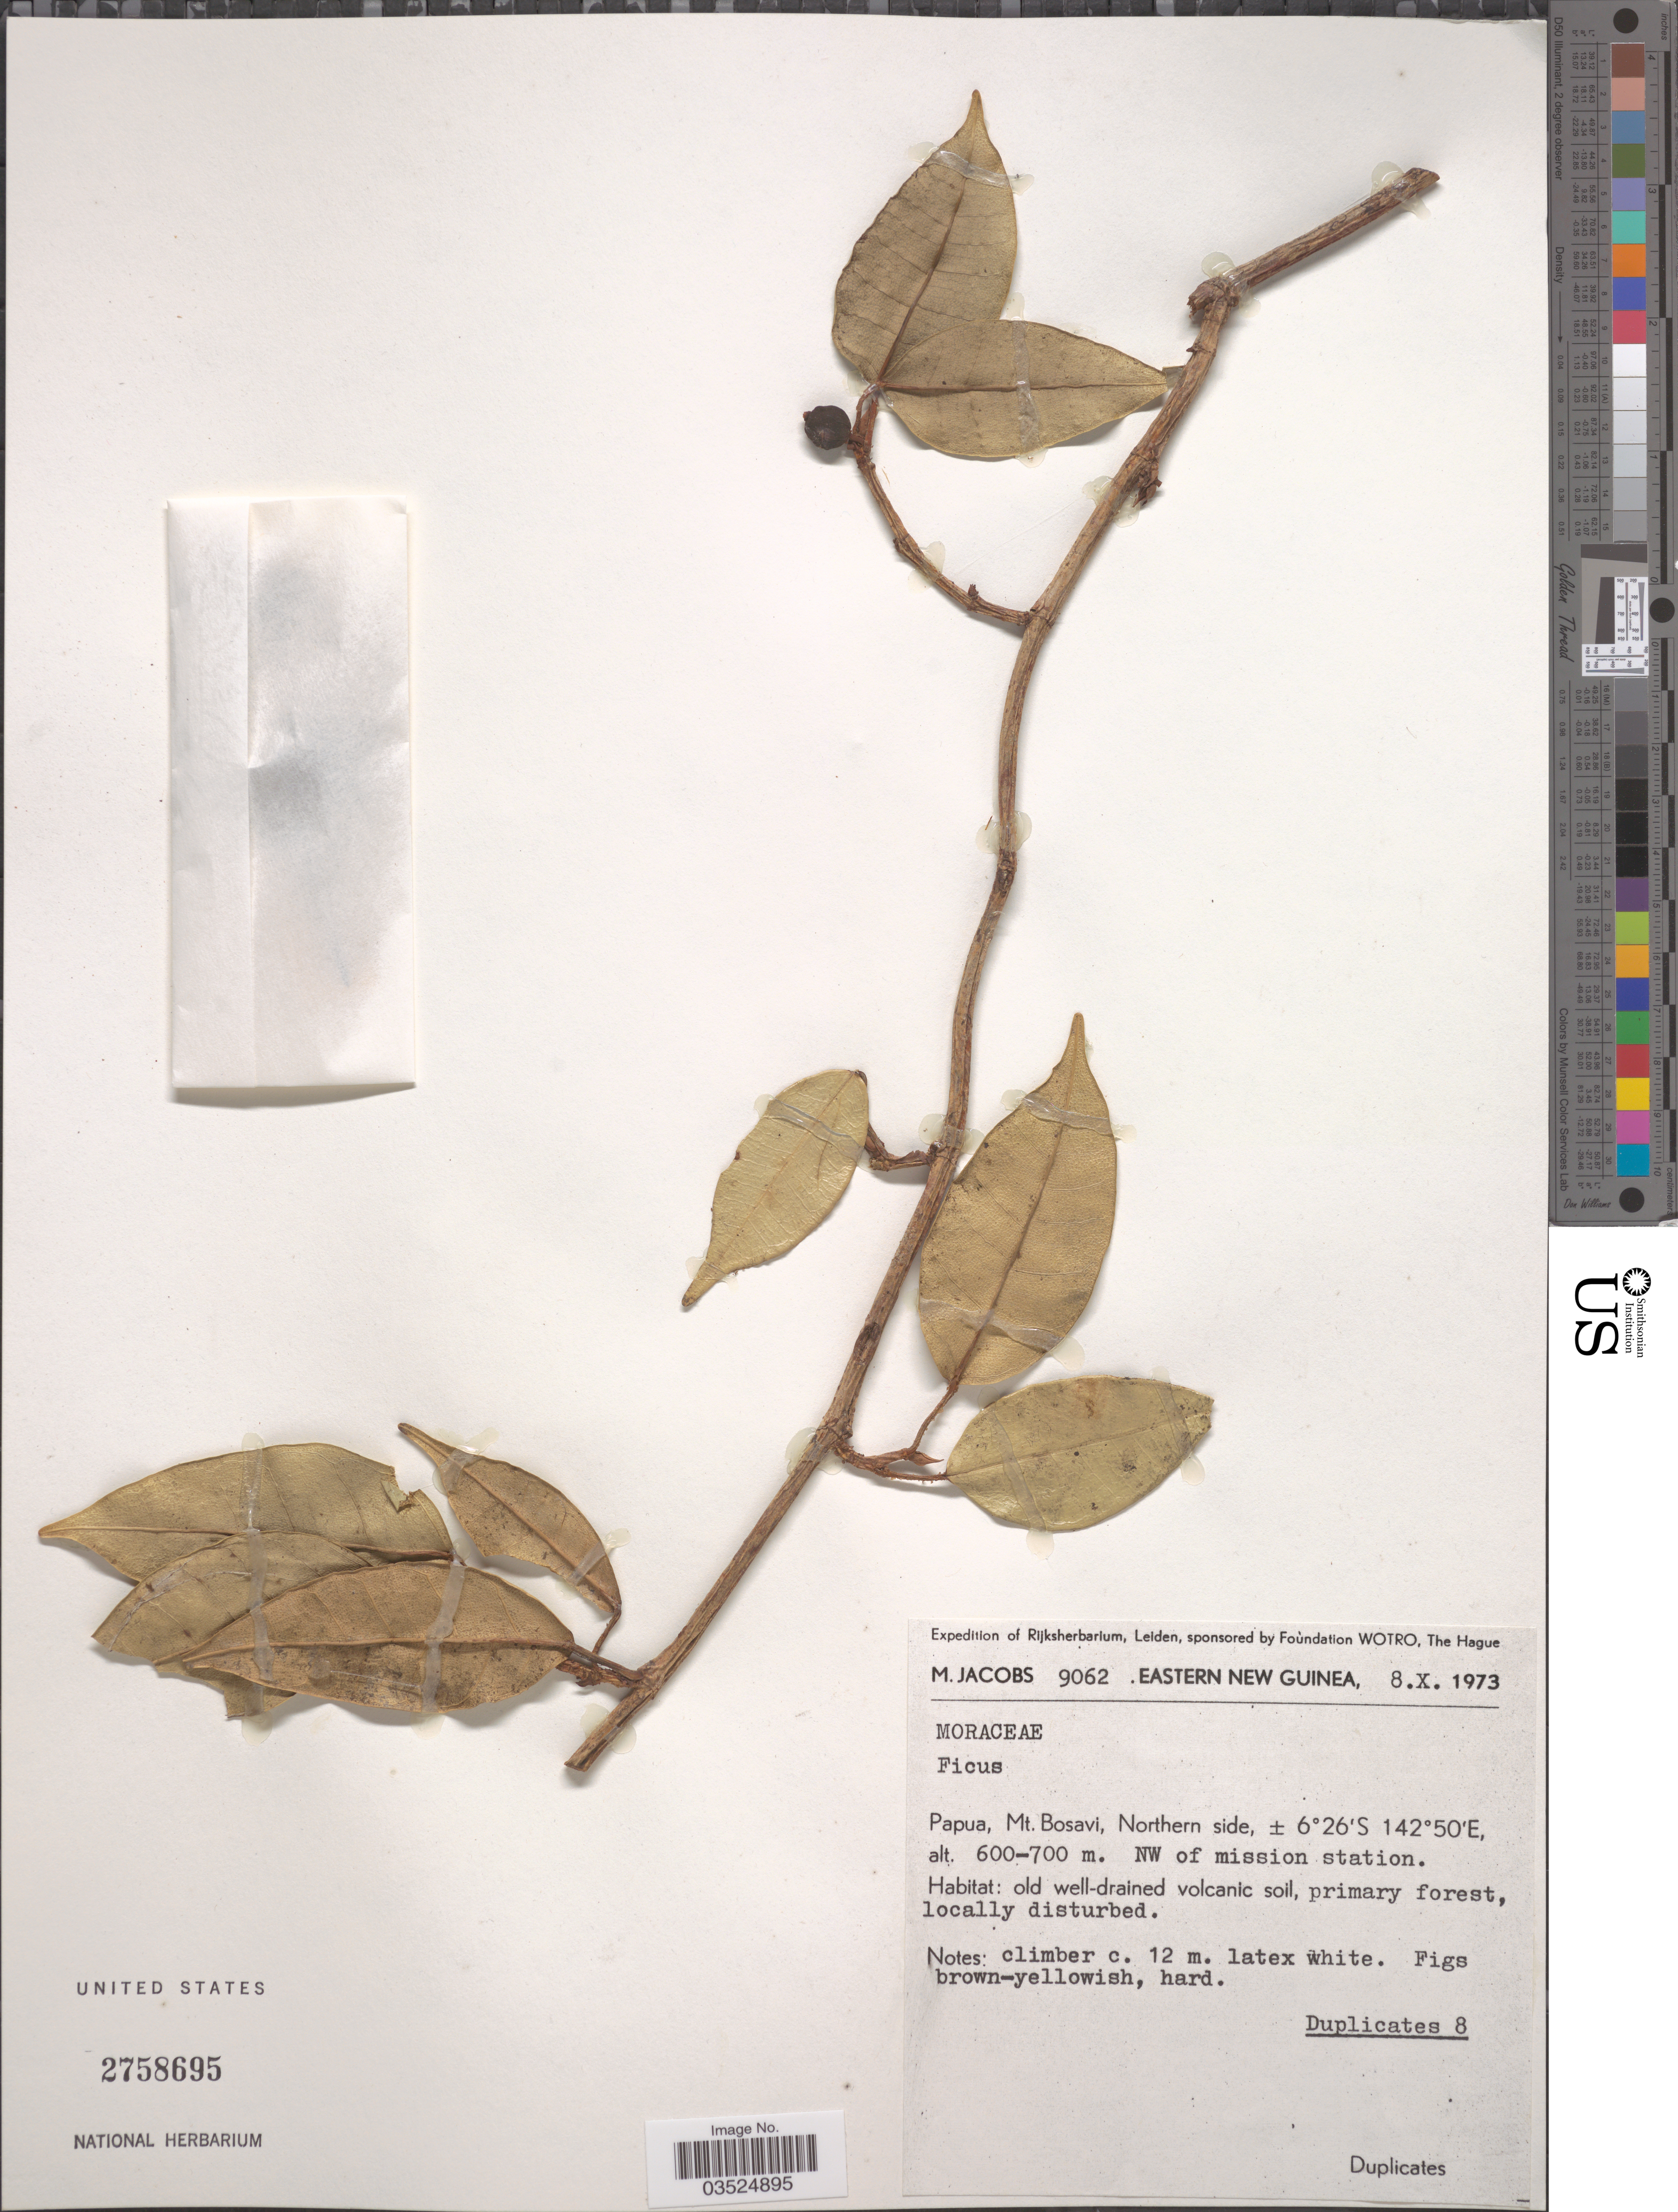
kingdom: Plantae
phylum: Tracheophyta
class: Magnoliopsida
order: Rosales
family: Moraceae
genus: Ficus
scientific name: Ficus sp.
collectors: M. Jacobs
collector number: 9062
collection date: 1973-10-08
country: Papua New Guinea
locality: Eastern New Guinea. Papua, Mt. Bosavi, Northern side, NW of mission station.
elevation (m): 600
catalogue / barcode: US 2758695